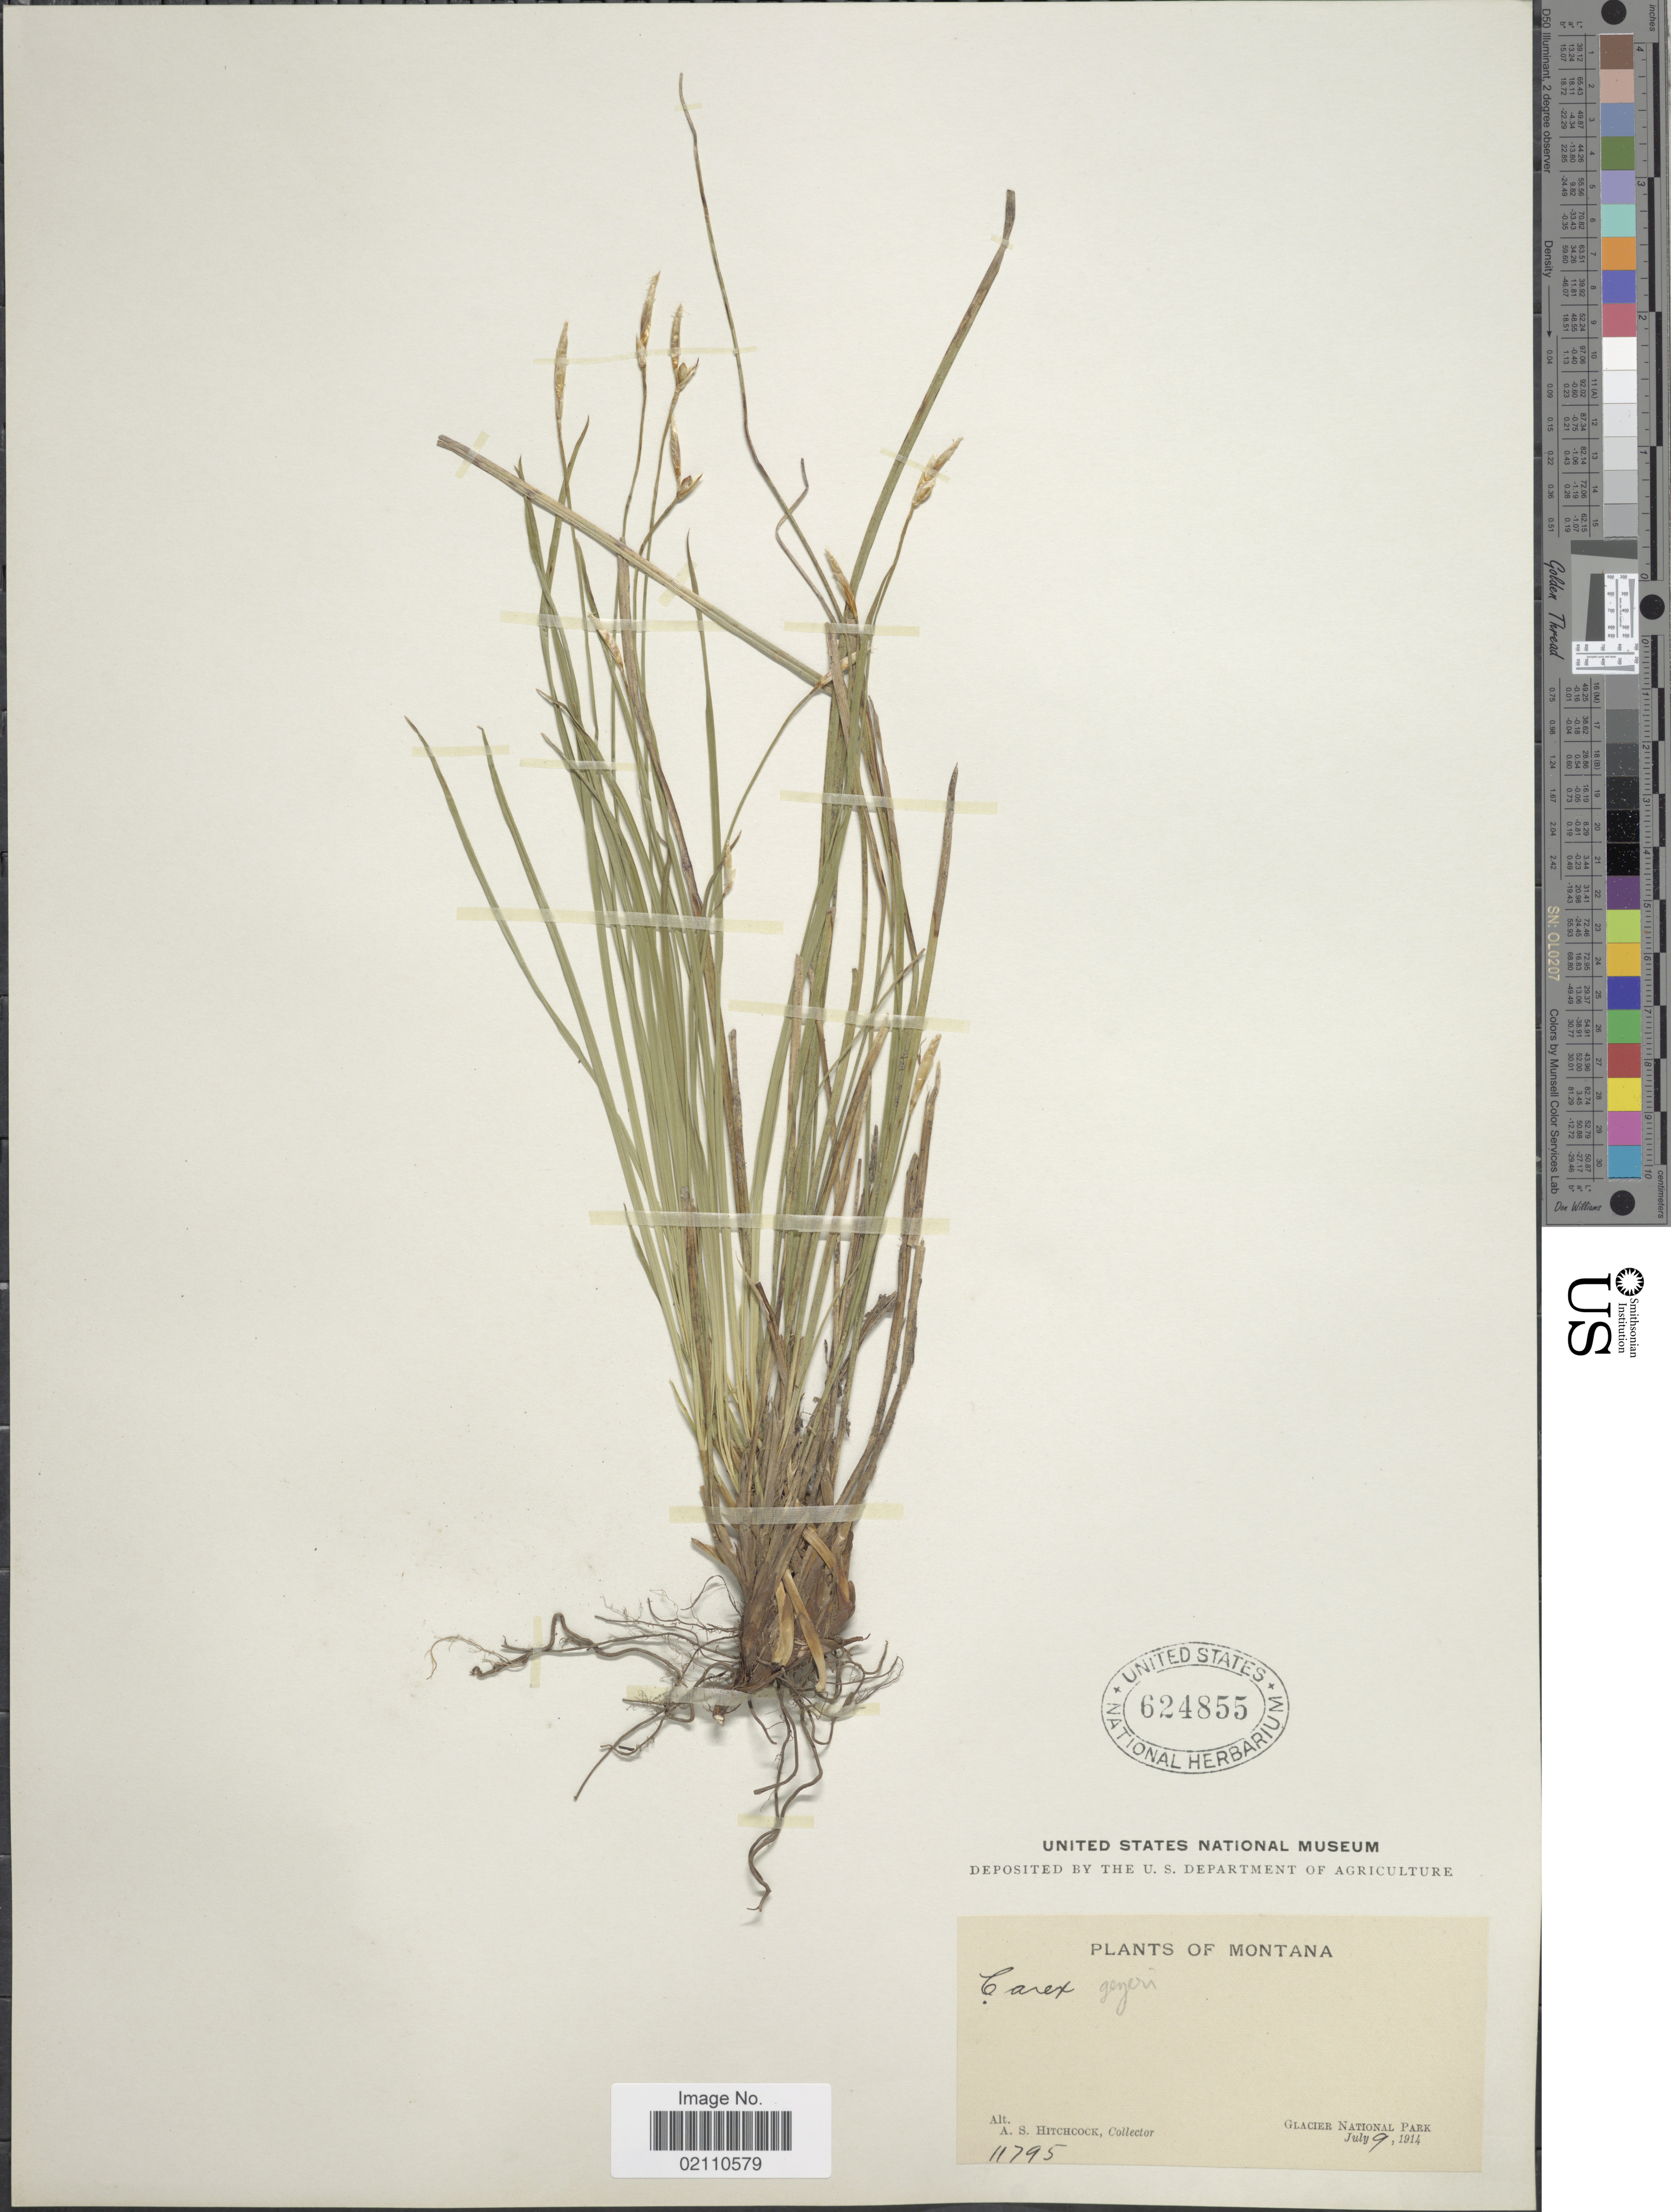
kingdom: Plantae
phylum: Tracheophyta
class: Liliopsida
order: Poales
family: Cyperaceae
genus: Carex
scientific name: Carex geyeri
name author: Boott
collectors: A. S. Hitchcock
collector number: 11795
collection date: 1914-07-09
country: United States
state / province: Montana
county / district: Flathead / Glacier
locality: Glacier National Park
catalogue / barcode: US 624855